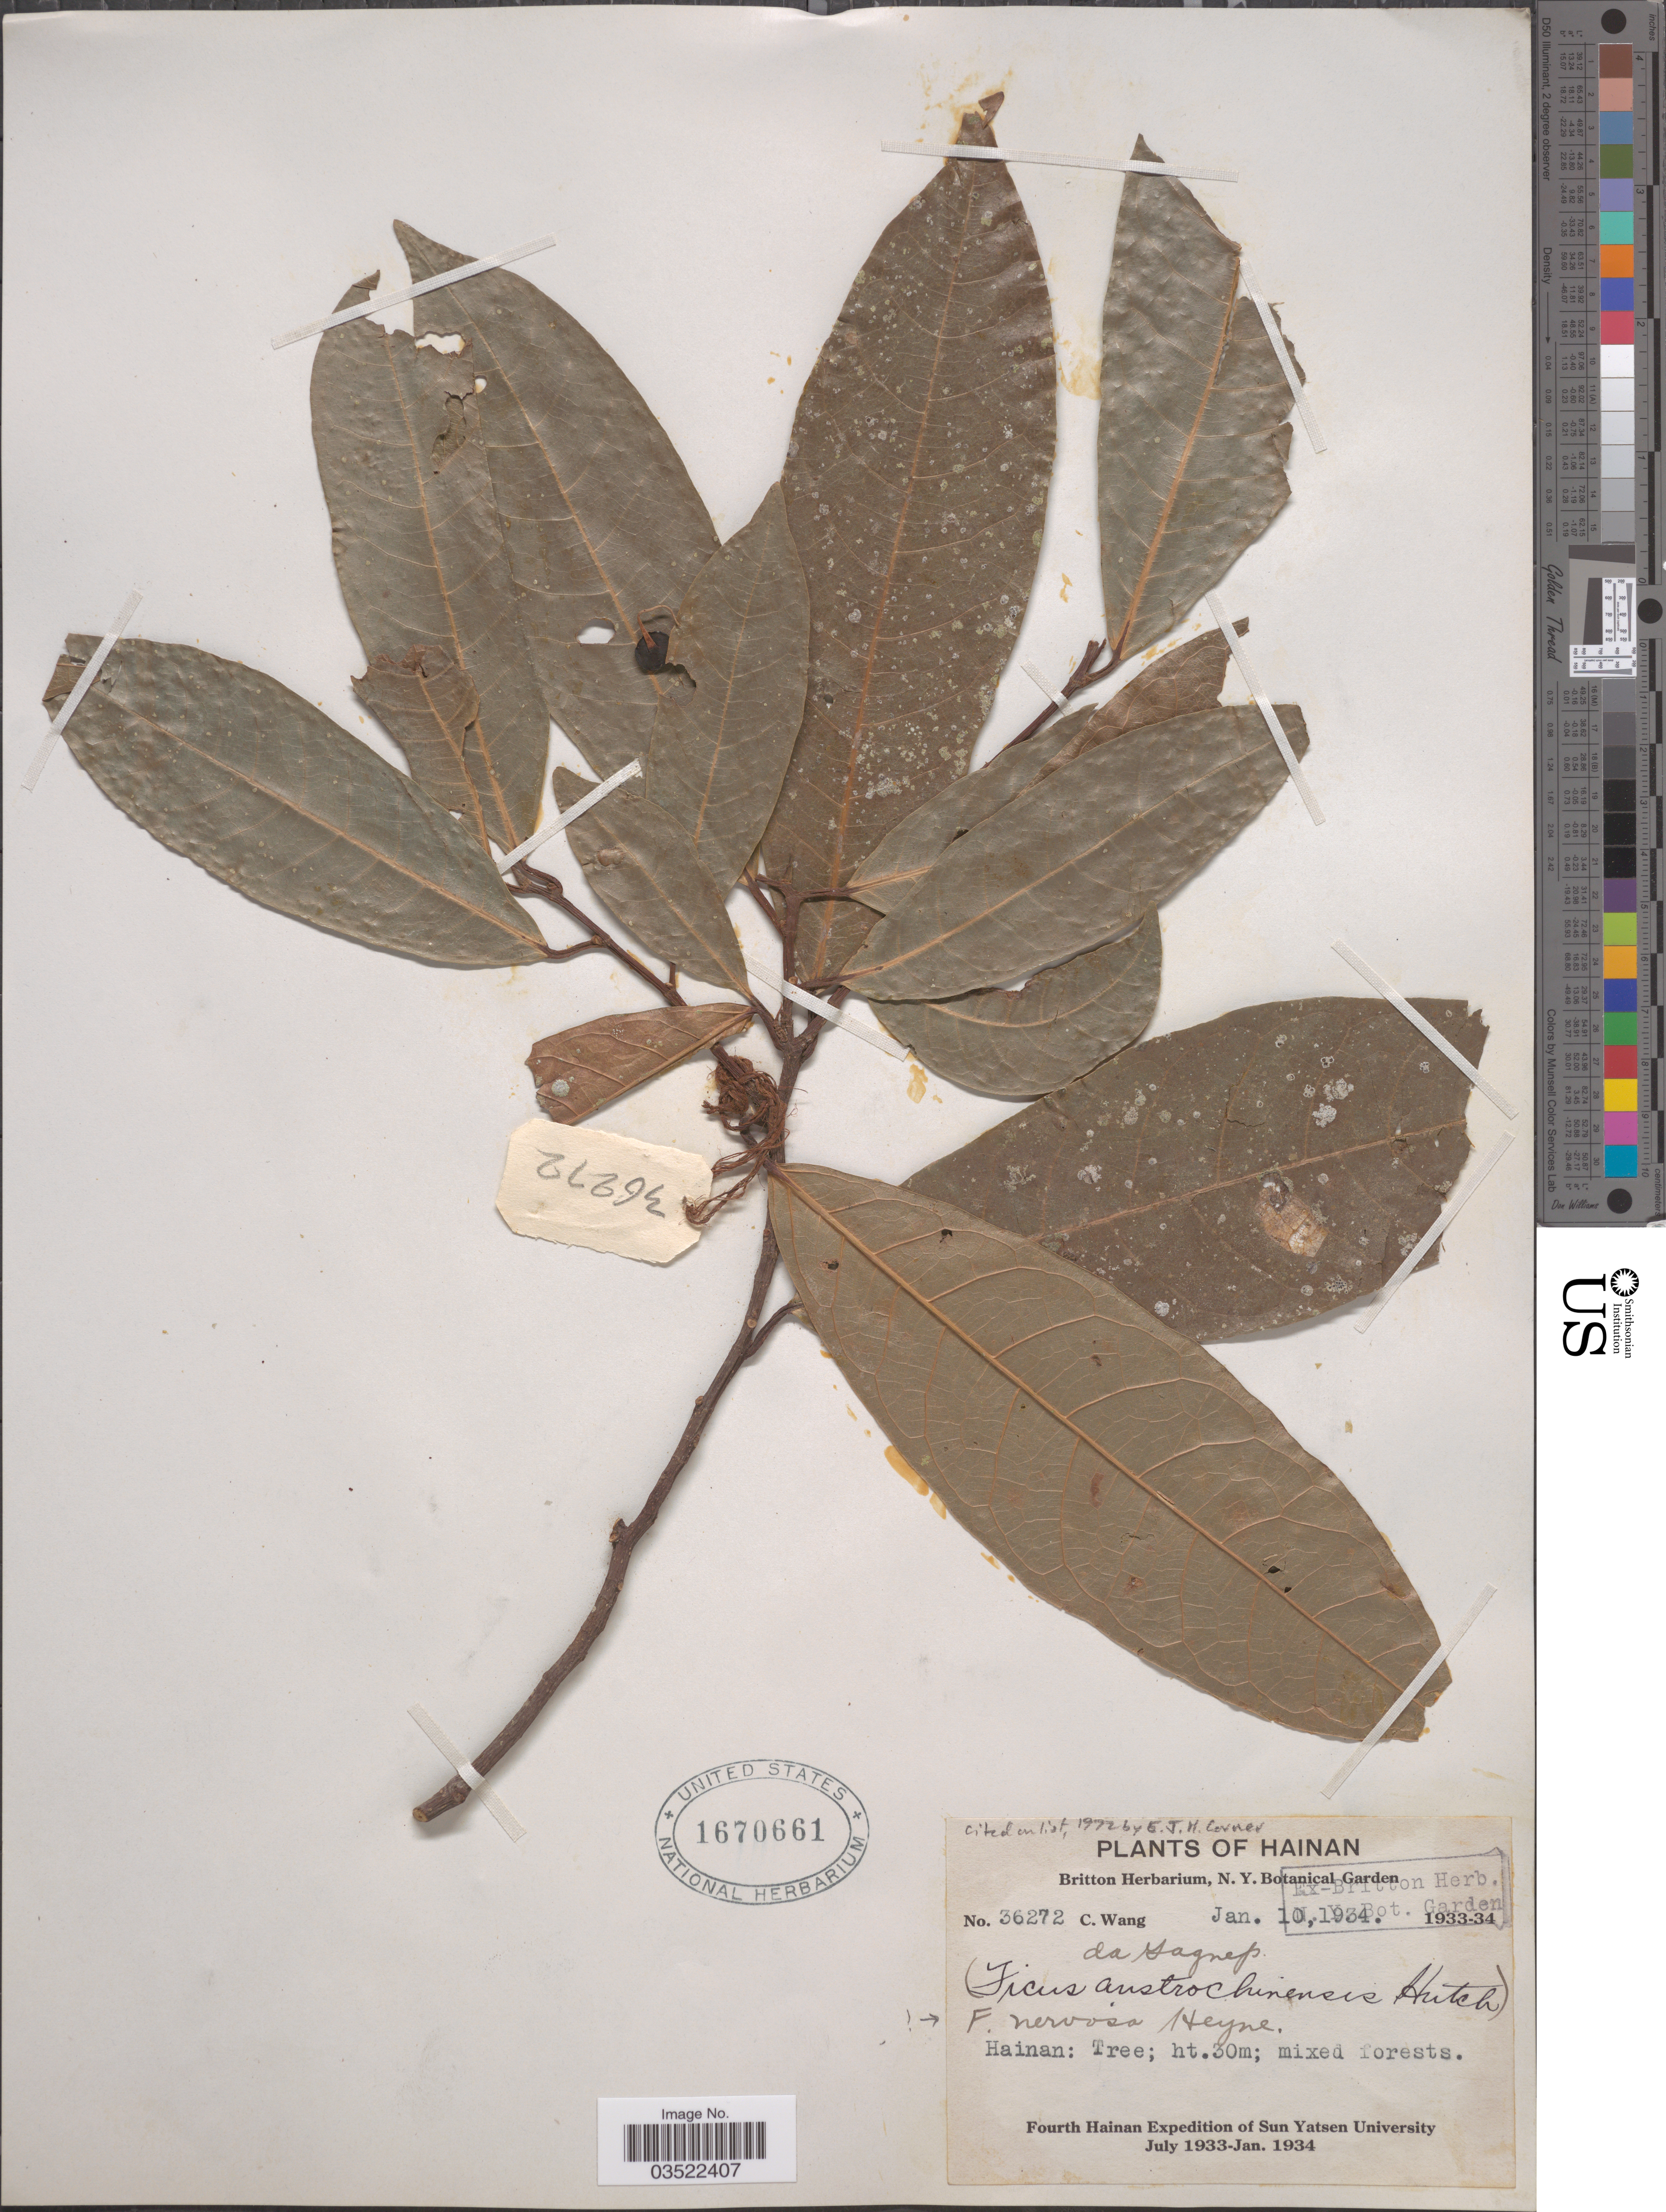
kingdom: Plantae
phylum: Tracheophyta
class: Magnoliopsida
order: Rosales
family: Moraceae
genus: Ficus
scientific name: Ficus nervosa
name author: B. Heyne & Roth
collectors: C. Wang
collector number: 36272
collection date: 1934-01-10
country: China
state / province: Hainan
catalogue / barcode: US 1670661